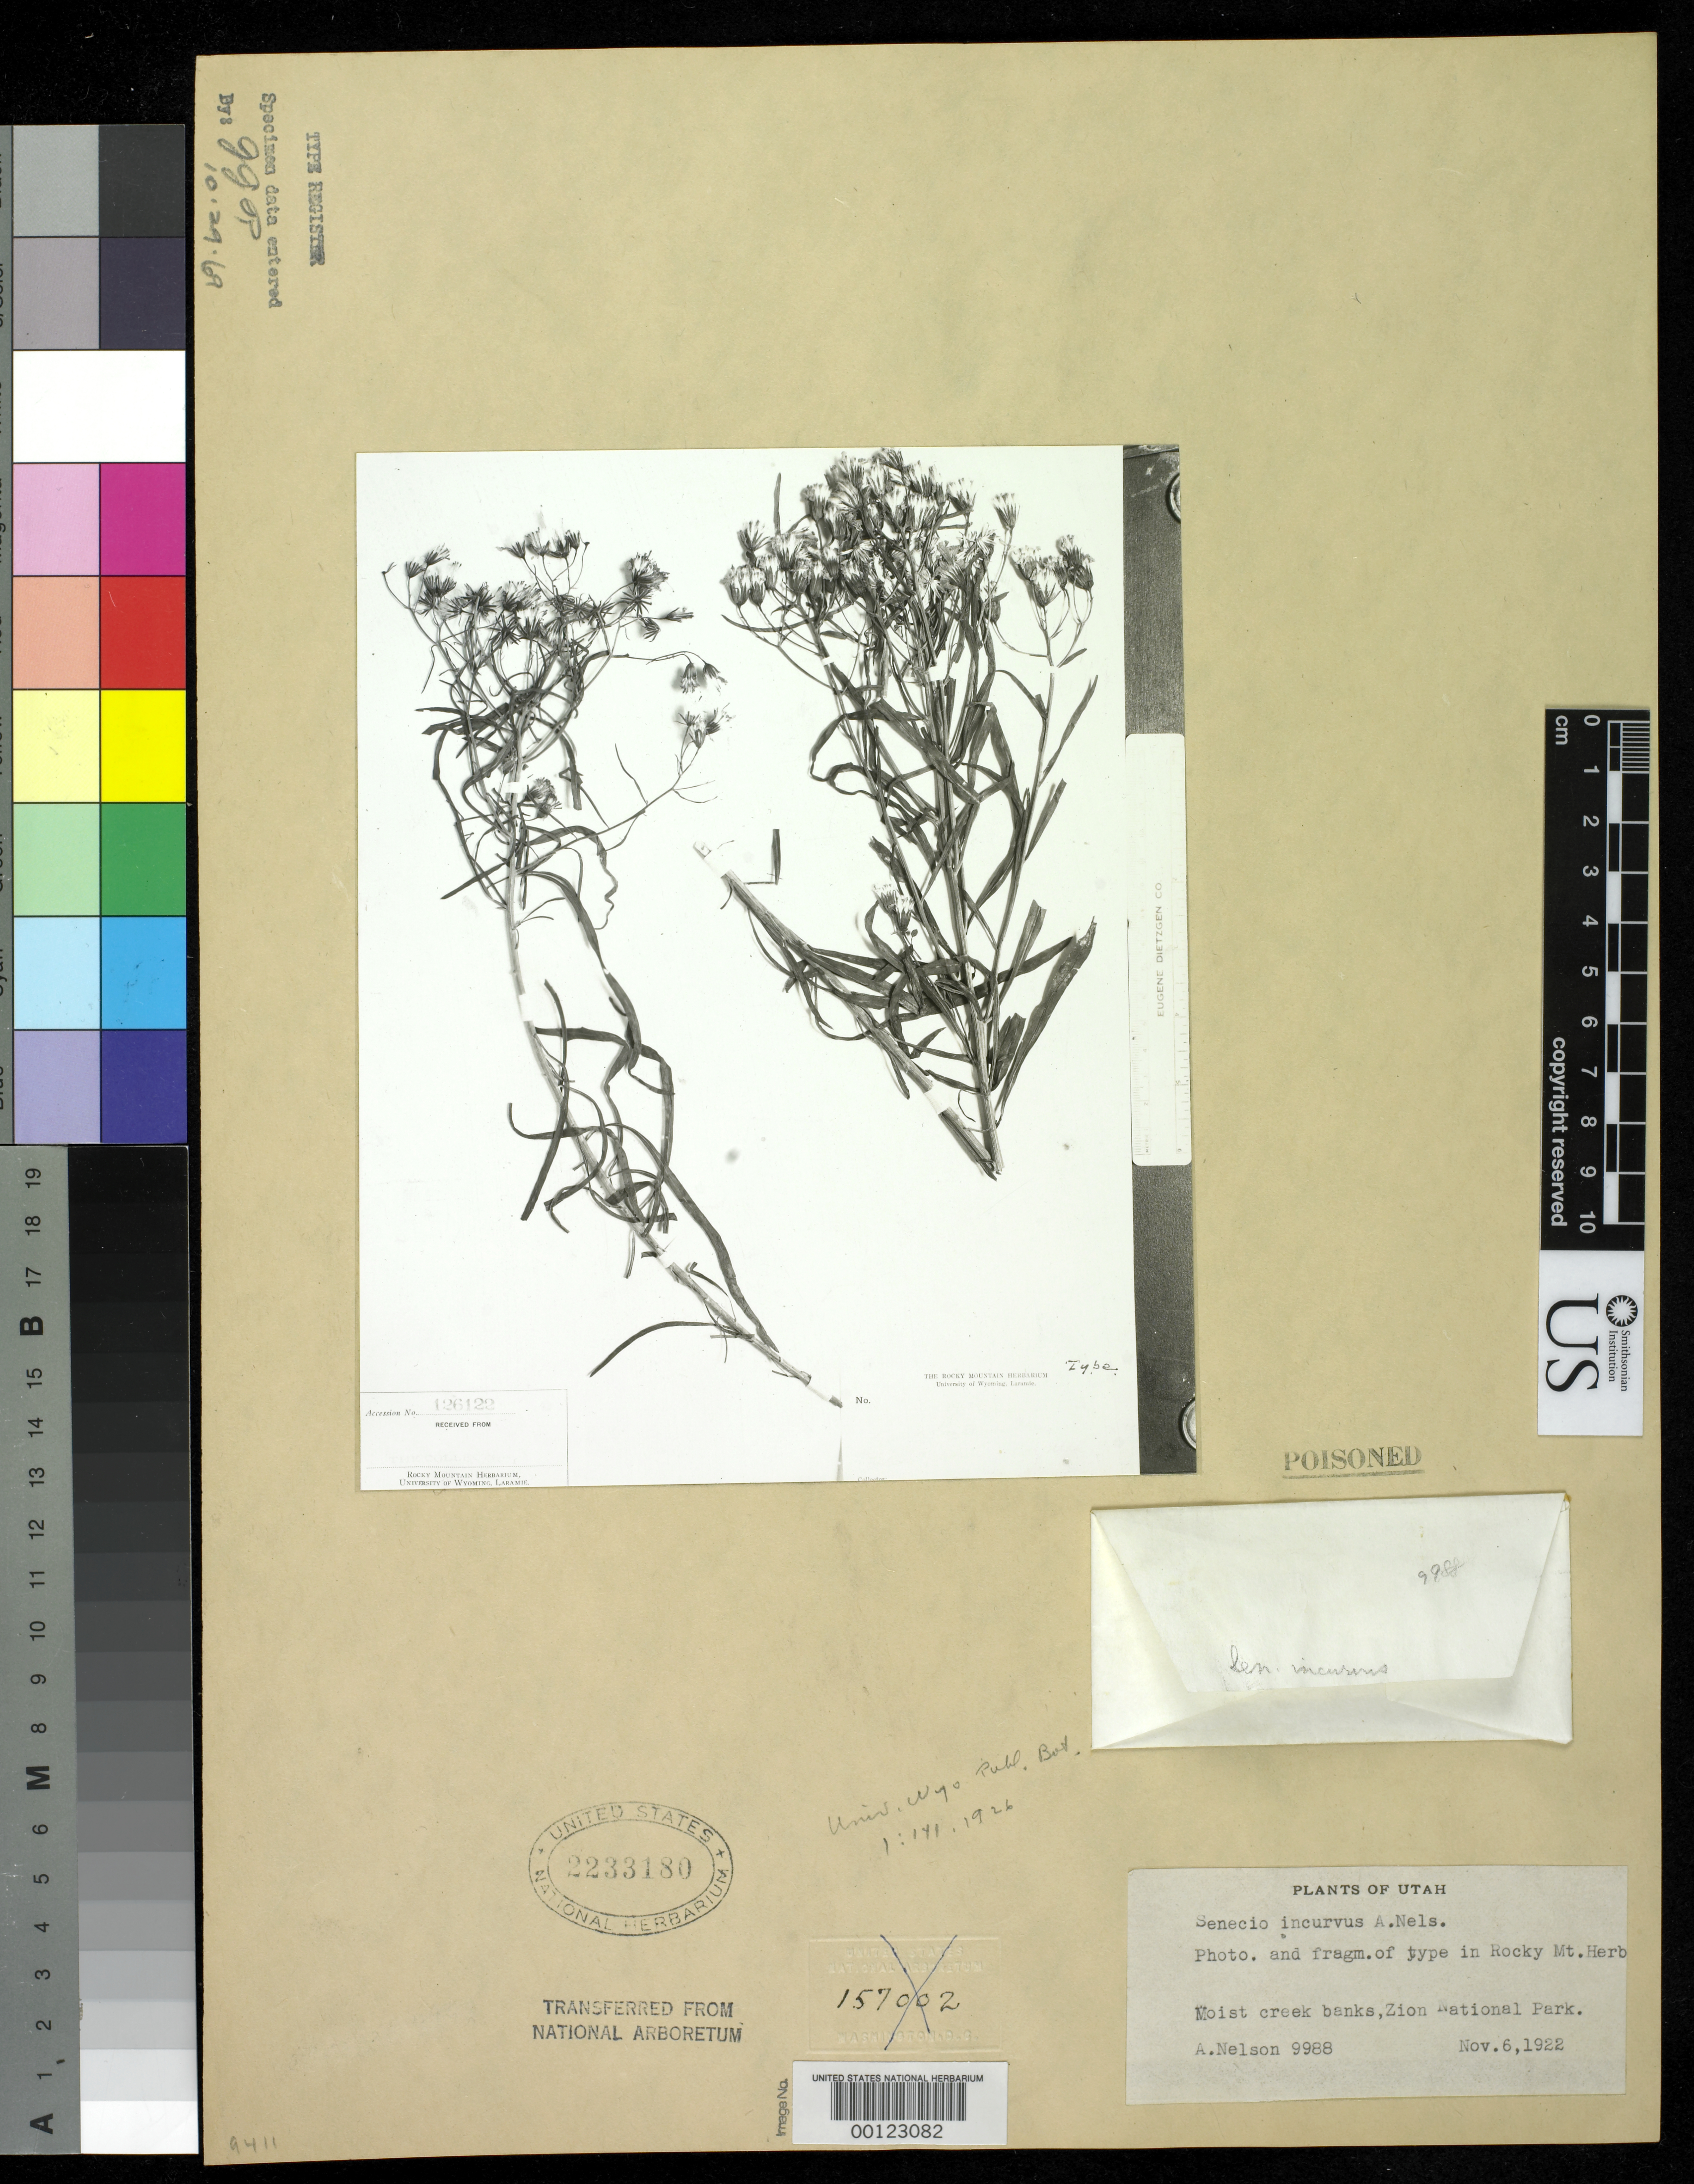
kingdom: Plantae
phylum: Tracheophyta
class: Magnoliopsida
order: Asterales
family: Asteraceae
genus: Senecio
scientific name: Senecio incurvus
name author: A. Nelson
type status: Type Fragment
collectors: A. Nelson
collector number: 9988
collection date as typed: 06 Nov 1922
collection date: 1922-11-06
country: United States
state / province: Utah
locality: Zion National Park.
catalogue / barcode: US 2233180